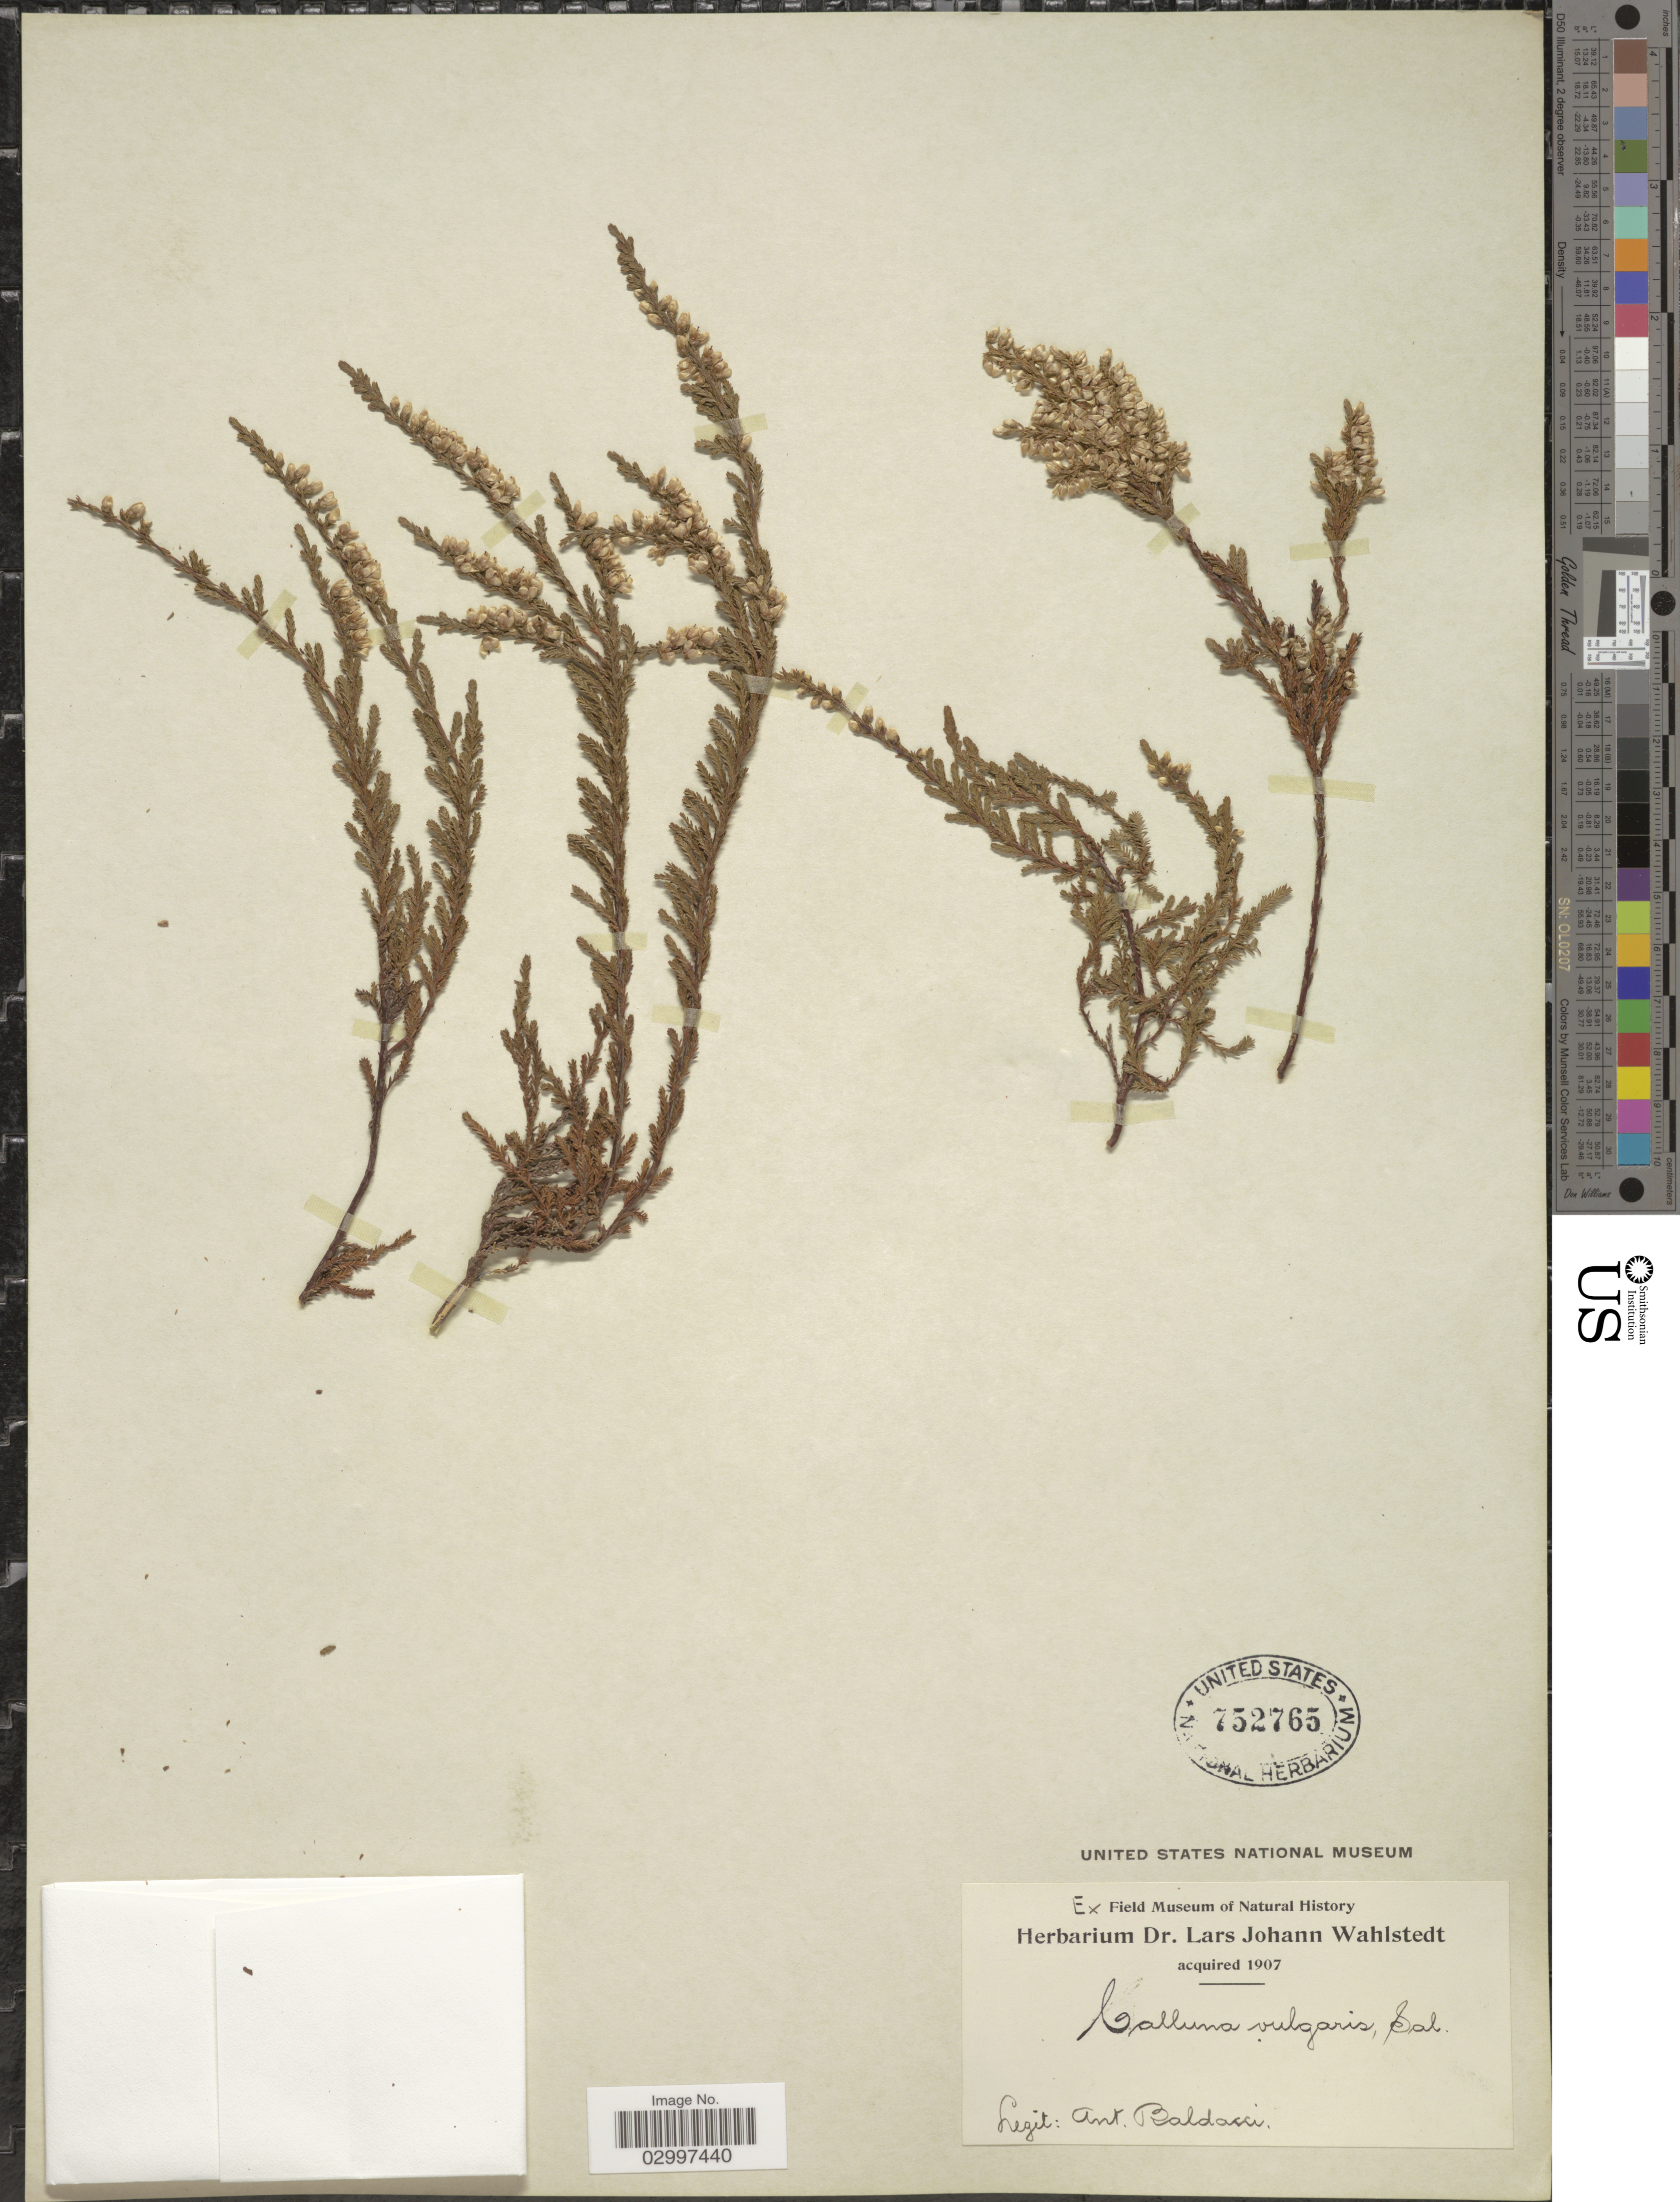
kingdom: Plantae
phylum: Tracheophyta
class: Magnoliopsida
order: Ericales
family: Ericaceae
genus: Calluna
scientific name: Calluna vulgaris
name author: (L.) Hull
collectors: A. Baldacci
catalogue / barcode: US 752765